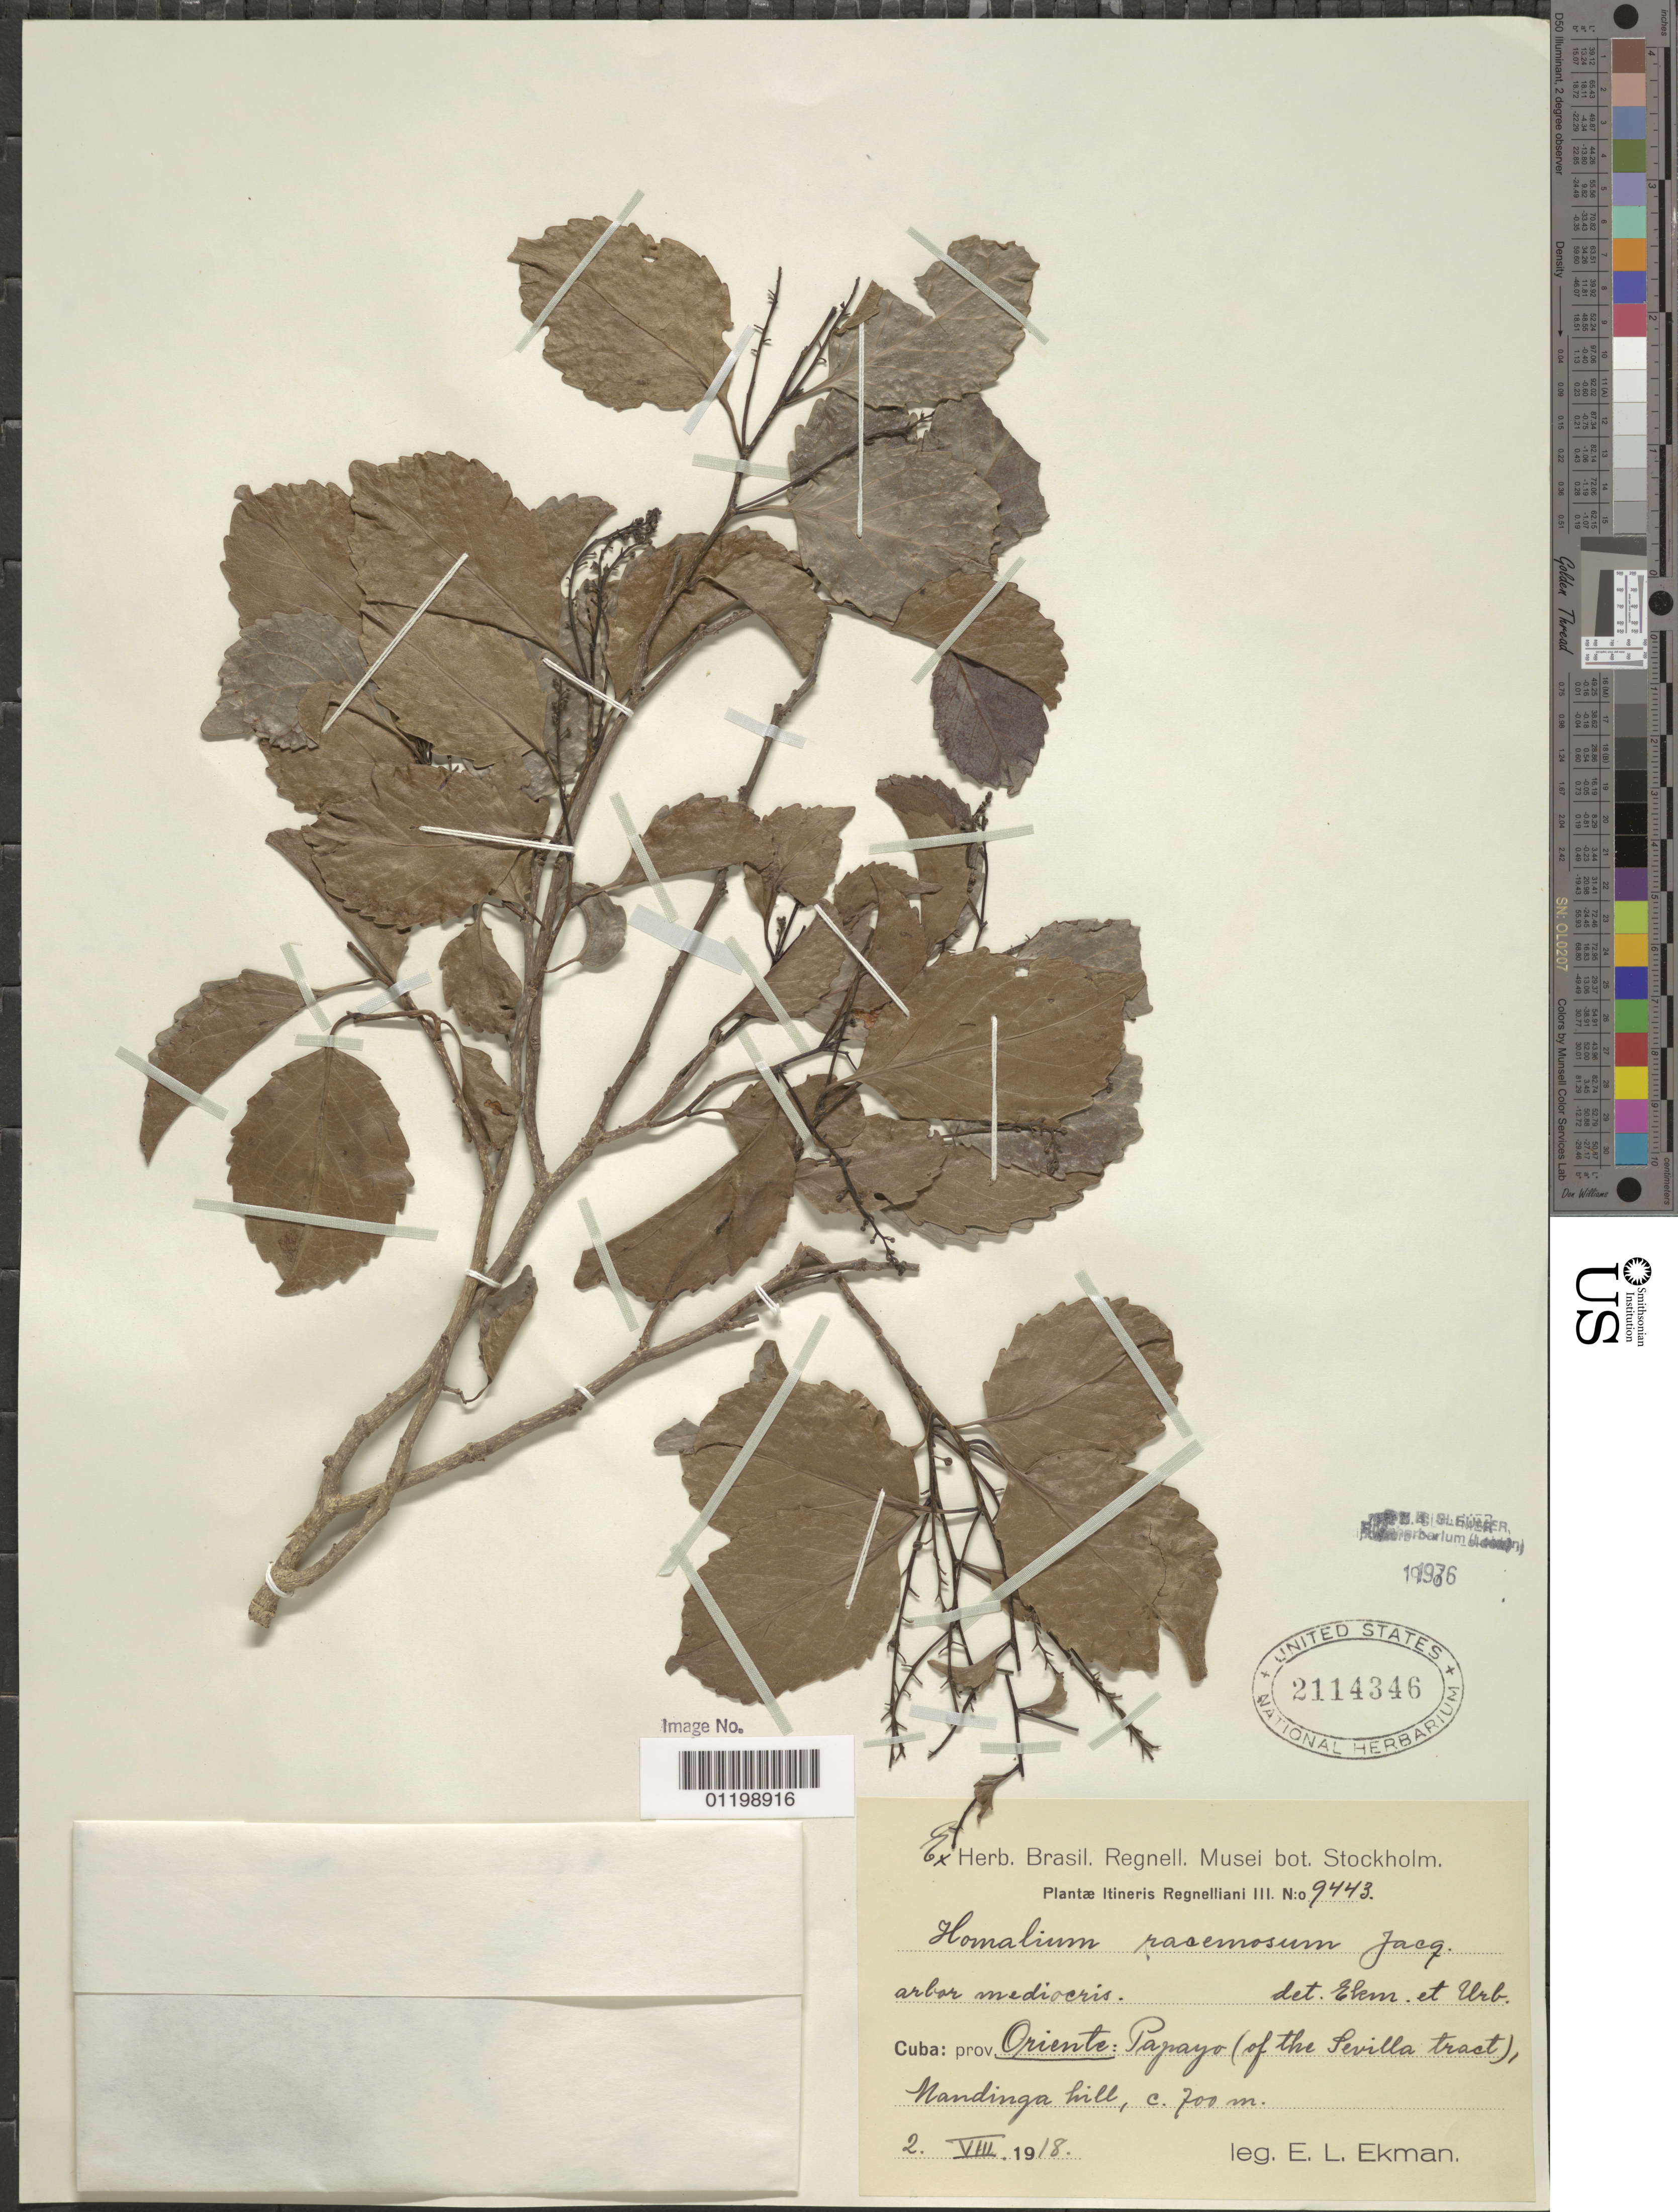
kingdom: Plantae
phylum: Tracheophyta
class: Magnoliopsida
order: Malpighiales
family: Salicaceae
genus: Homalium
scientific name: Homalium racemosum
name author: Jacq.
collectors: E. L. Ekman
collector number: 9443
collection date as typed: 02 Aug 1918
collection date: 1918-08-02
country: Cuba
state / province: Oriente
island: Cuba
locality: Papayo (of the Sevilla tract) Mandinga hill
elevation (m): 700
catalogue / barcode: US 2114346